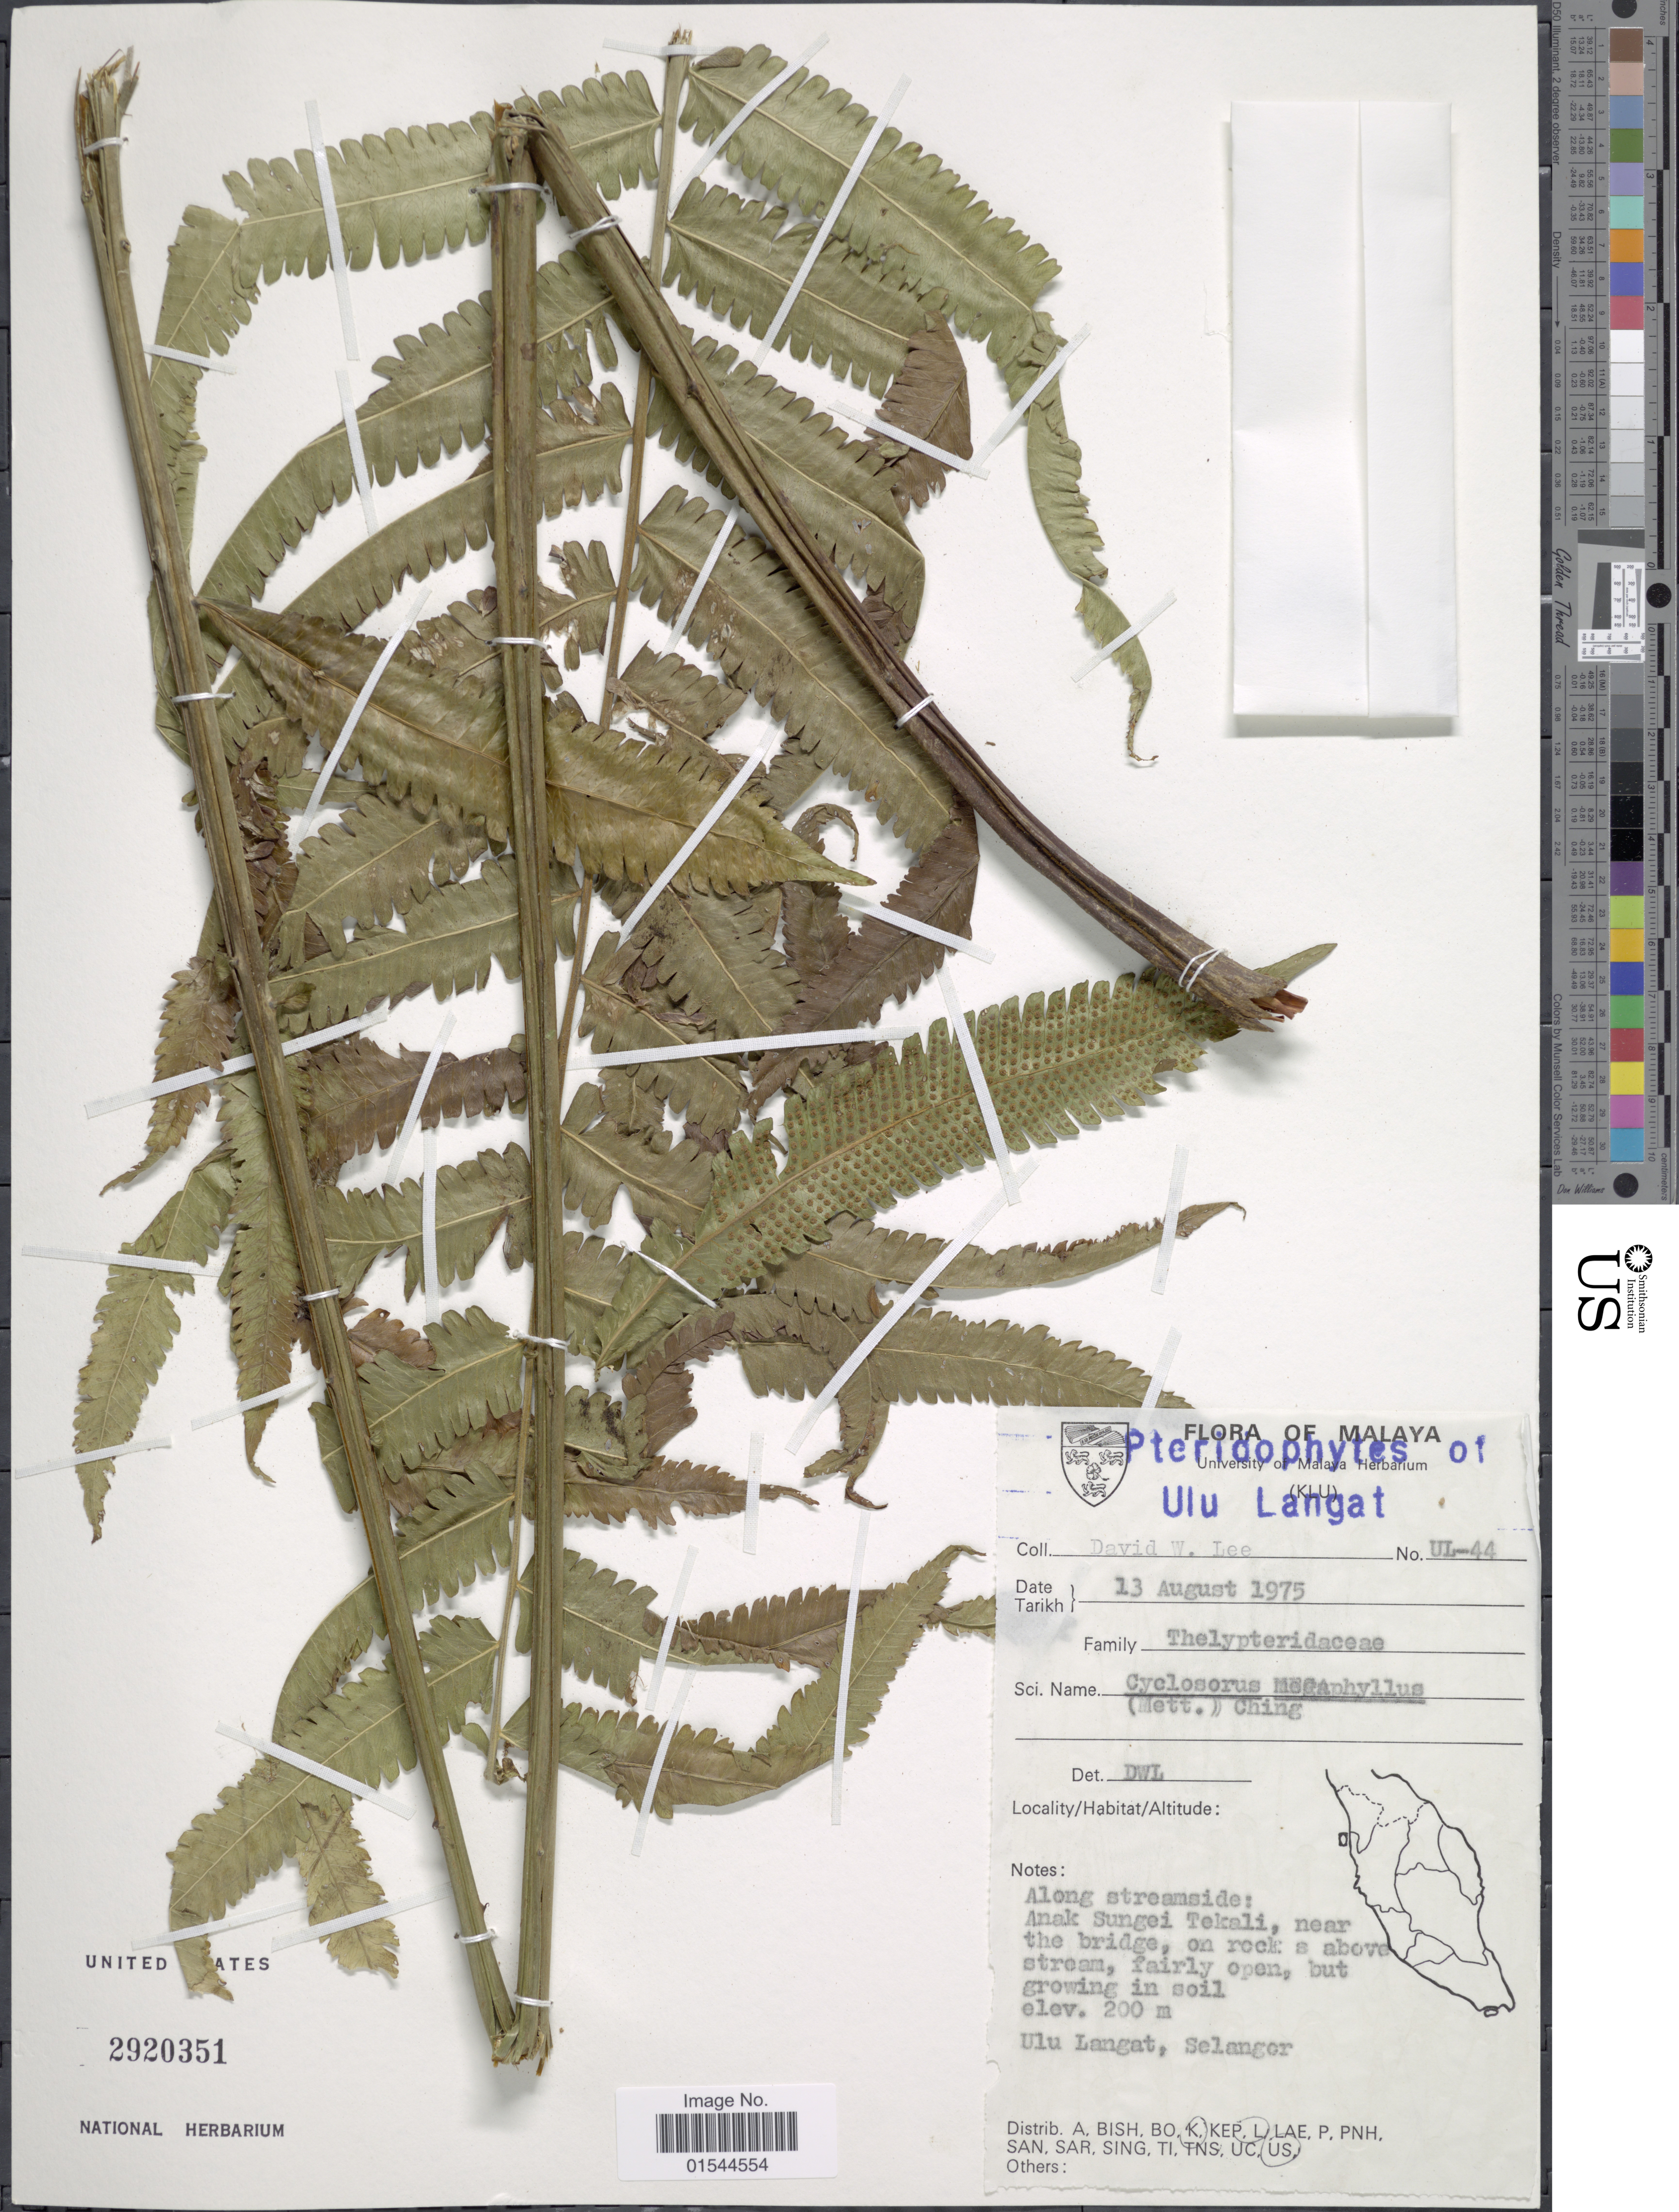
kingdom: Plantae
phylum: Tracheophyta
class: Polypodiopsida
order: Polypodiales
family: Thelypteridaceae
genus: Pneumatopteris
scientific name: Pneumatopteris pennigera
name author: (G. Forst.) Holttum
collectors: D. Lee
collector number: UL-44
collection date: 1975-08-13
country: Malaysia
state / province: Selangor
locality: Malaya, Ulu Langat, along streamside: Anak Sungei Tekali, near the bridge, on rock s above stream, Selangor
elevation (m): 200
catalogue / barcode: US 2920351